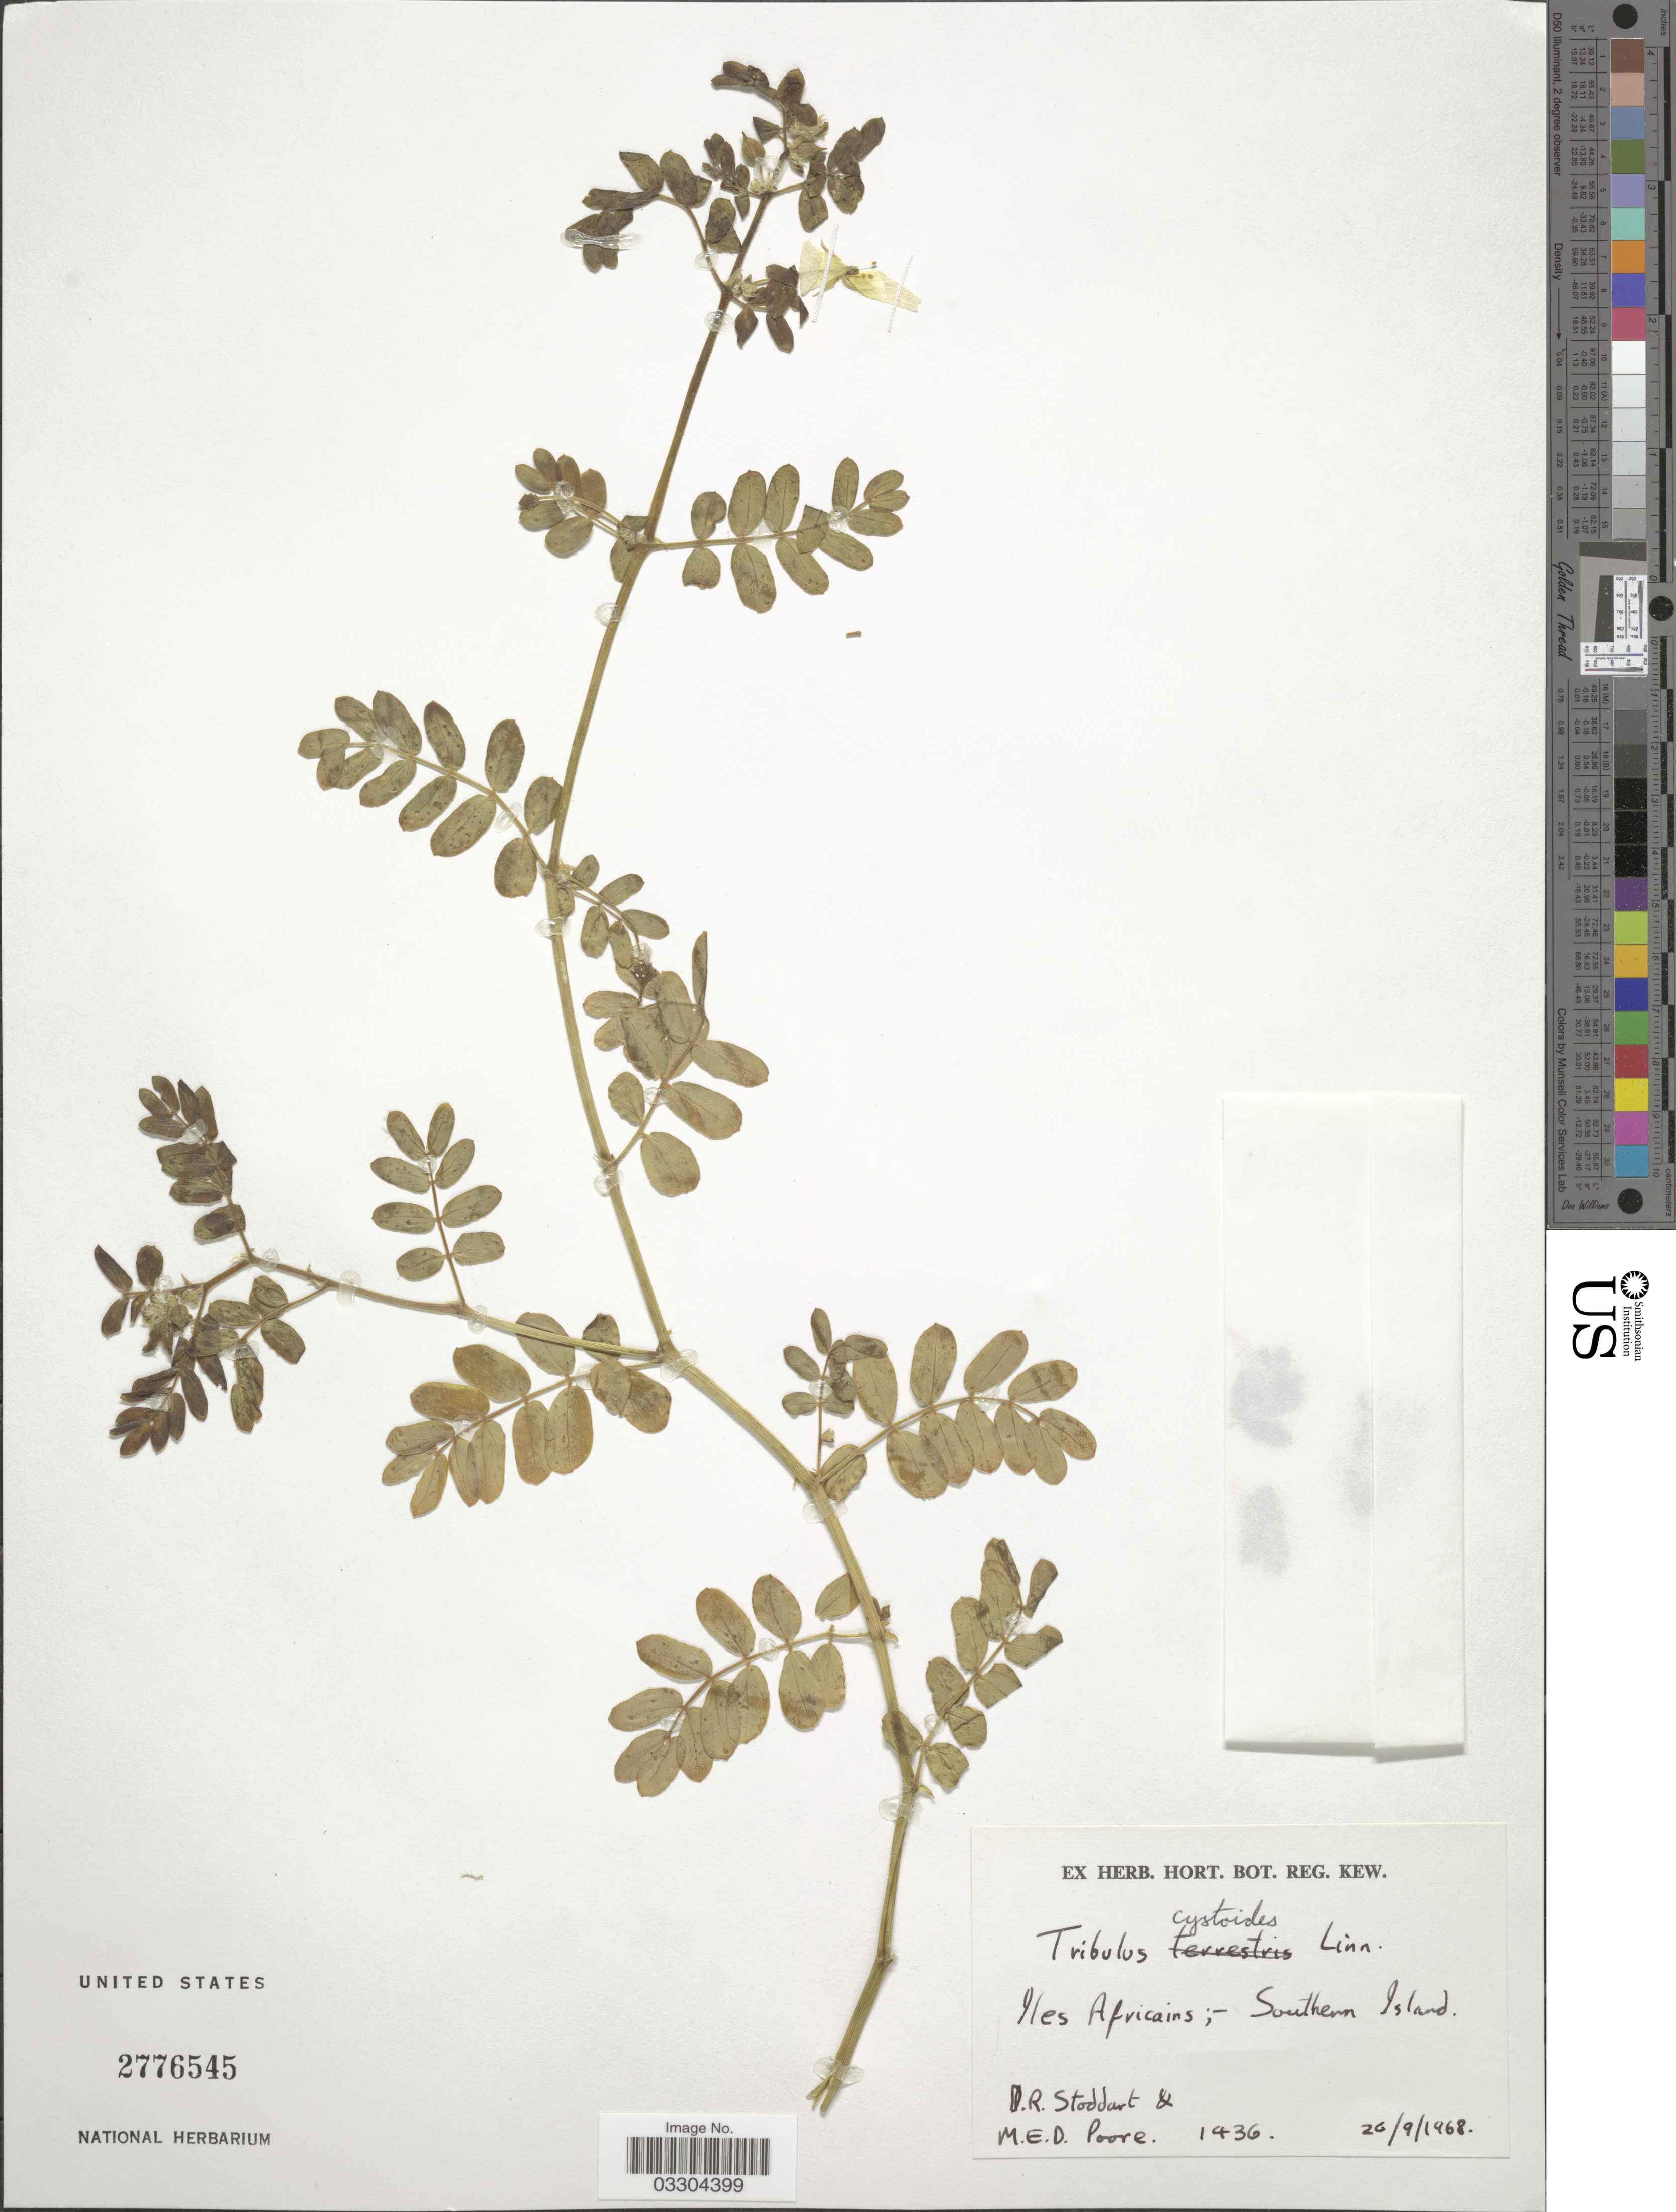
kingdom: Plantae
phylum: Tracheophyta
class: Magnoliopsida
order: Zygophyllales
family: Zygophyllaceae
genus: Tribulus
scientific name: Tribulus cistoides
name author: L.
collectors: D. R. Stoddart & M. E. D. Poore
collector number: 1436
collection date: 1968-09-26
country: Seychelles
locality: Iles Africains; Southern Island.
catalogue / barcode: US 2776545